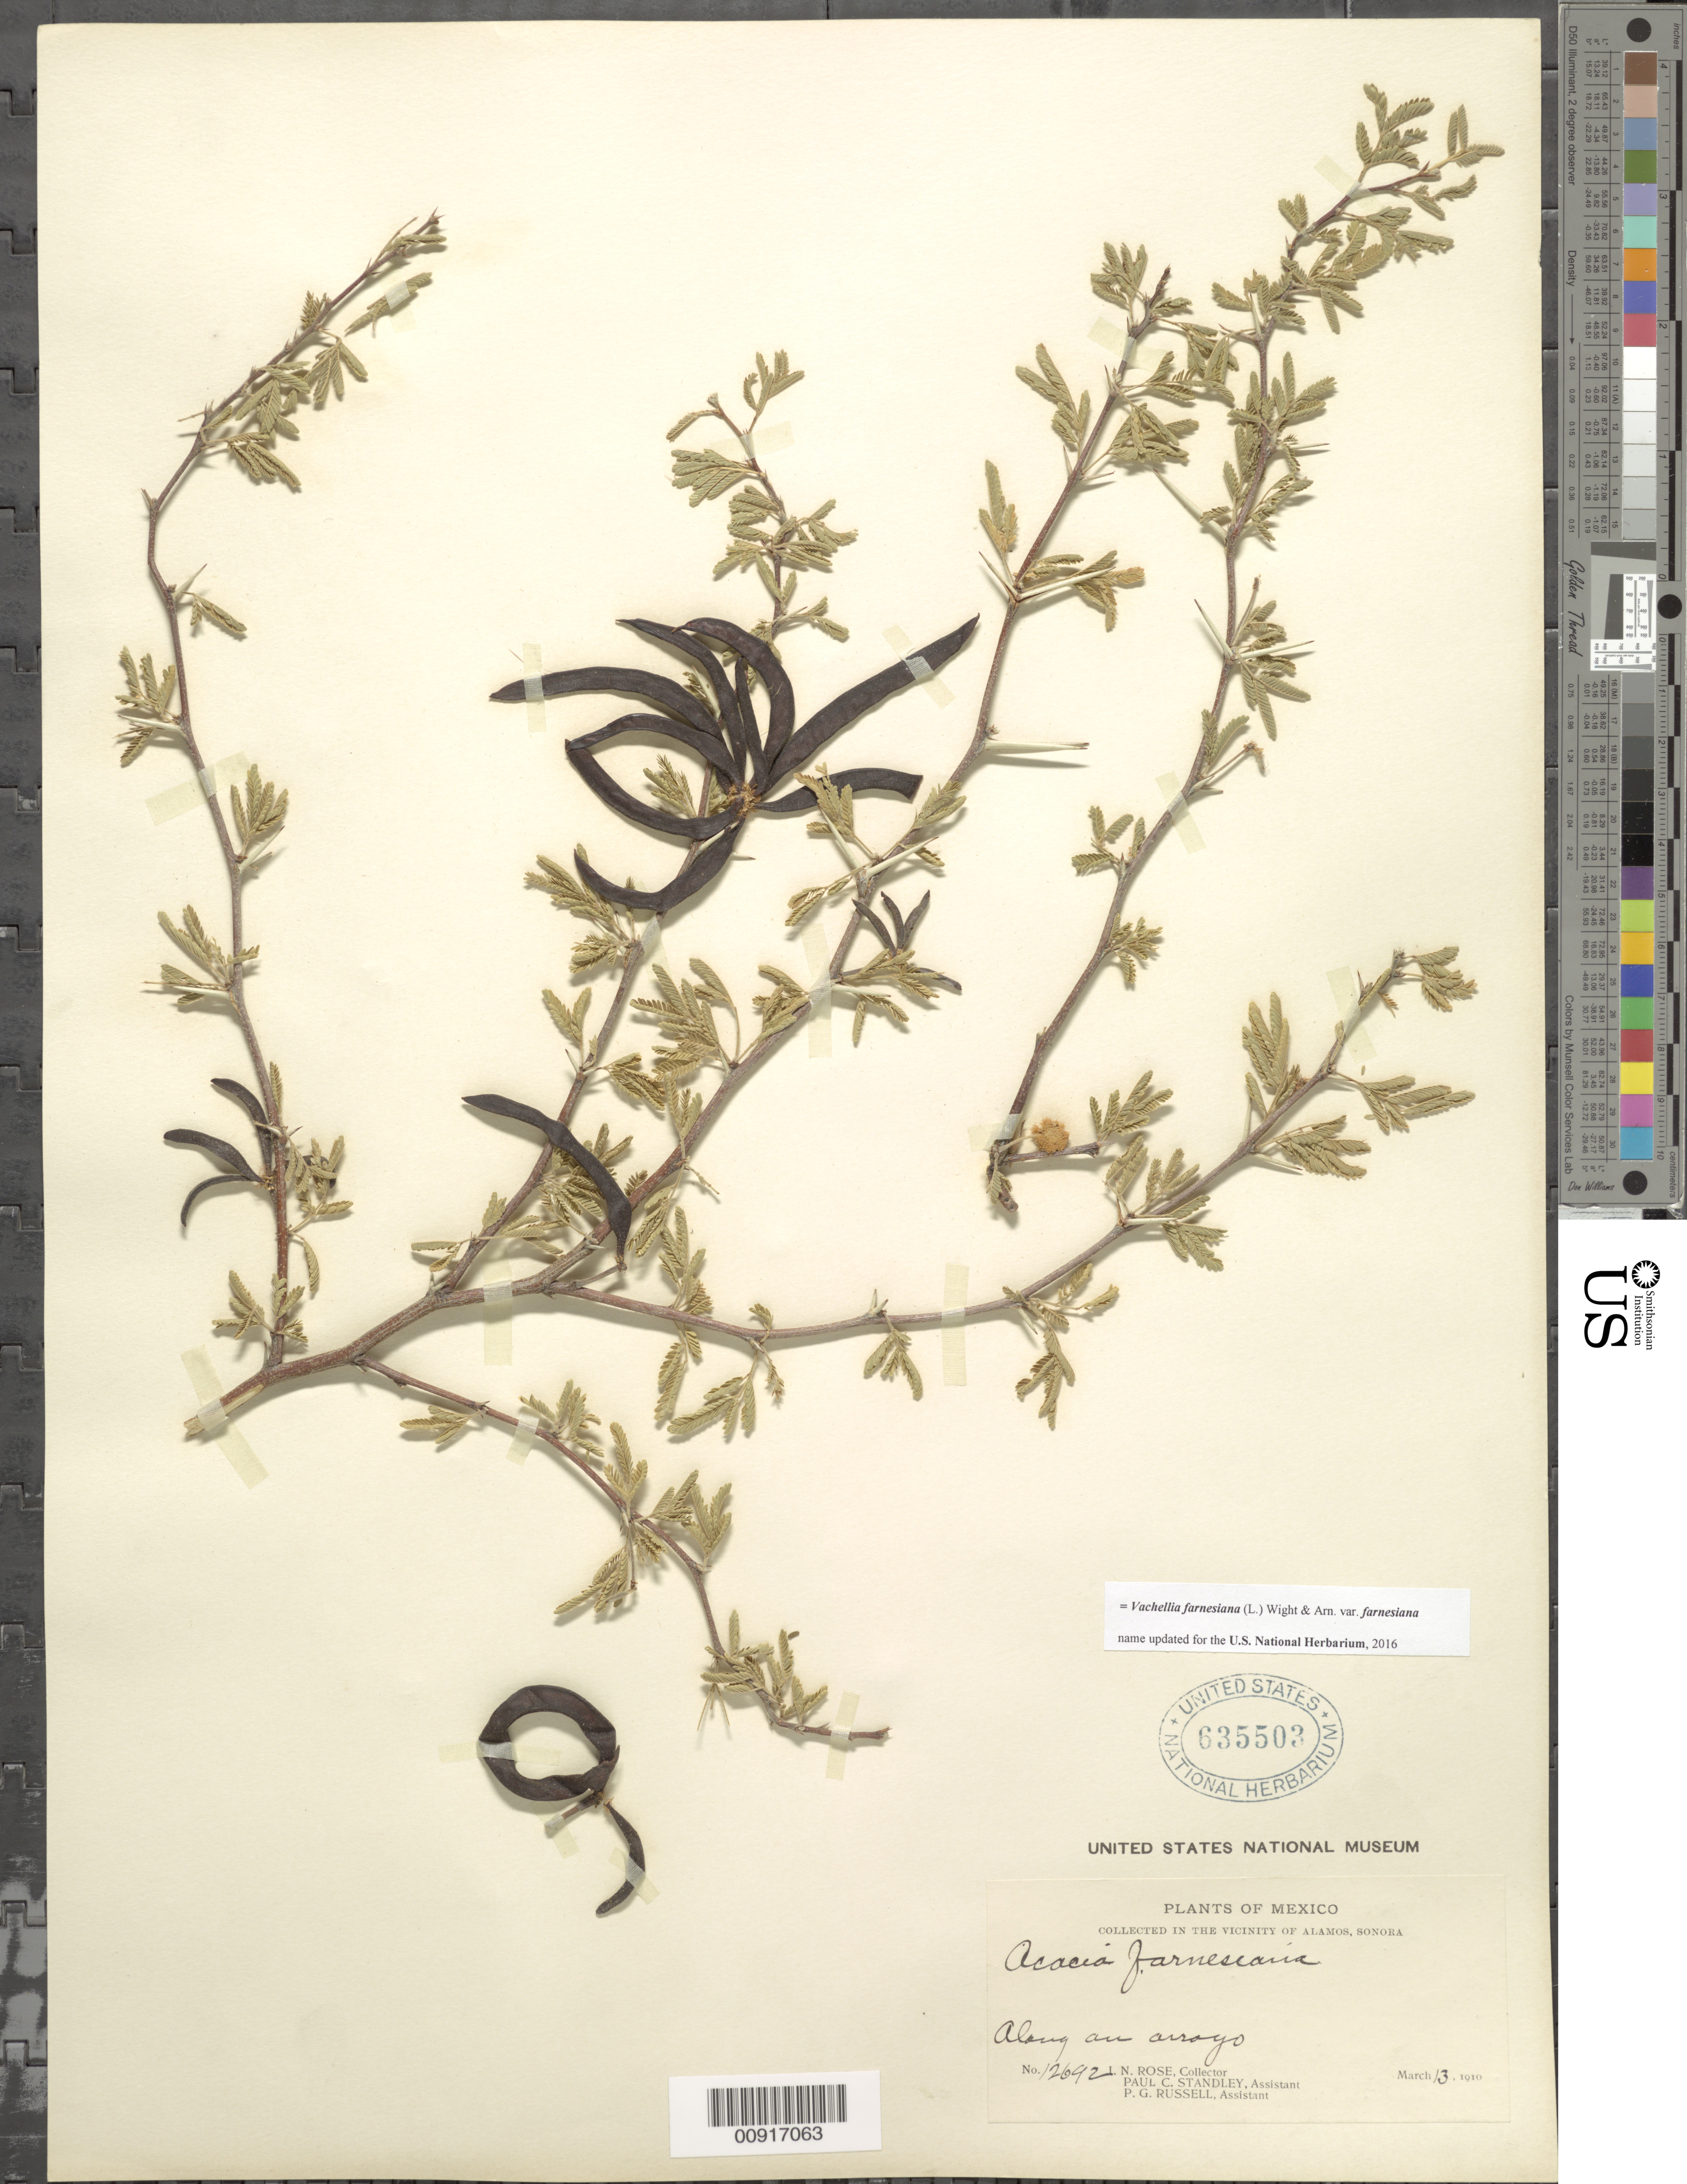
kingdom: Plantae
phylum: Tracheophyta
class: Magnoliopsida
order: Fabales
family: Fabaceae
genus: Vachellia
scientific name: Vachellia farnesiana var. farnesiana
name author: (L.) Wight & Arn.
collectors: J. N. Rose, P. C. Standley & P. G. Russell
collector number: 12692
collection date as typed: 13 Mar 1910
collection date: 1910-03-13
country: Mexico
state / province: Sonora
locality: In the vicinity of Alamos, Sonora.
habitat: Along an arroyo.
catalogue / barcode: US 635503